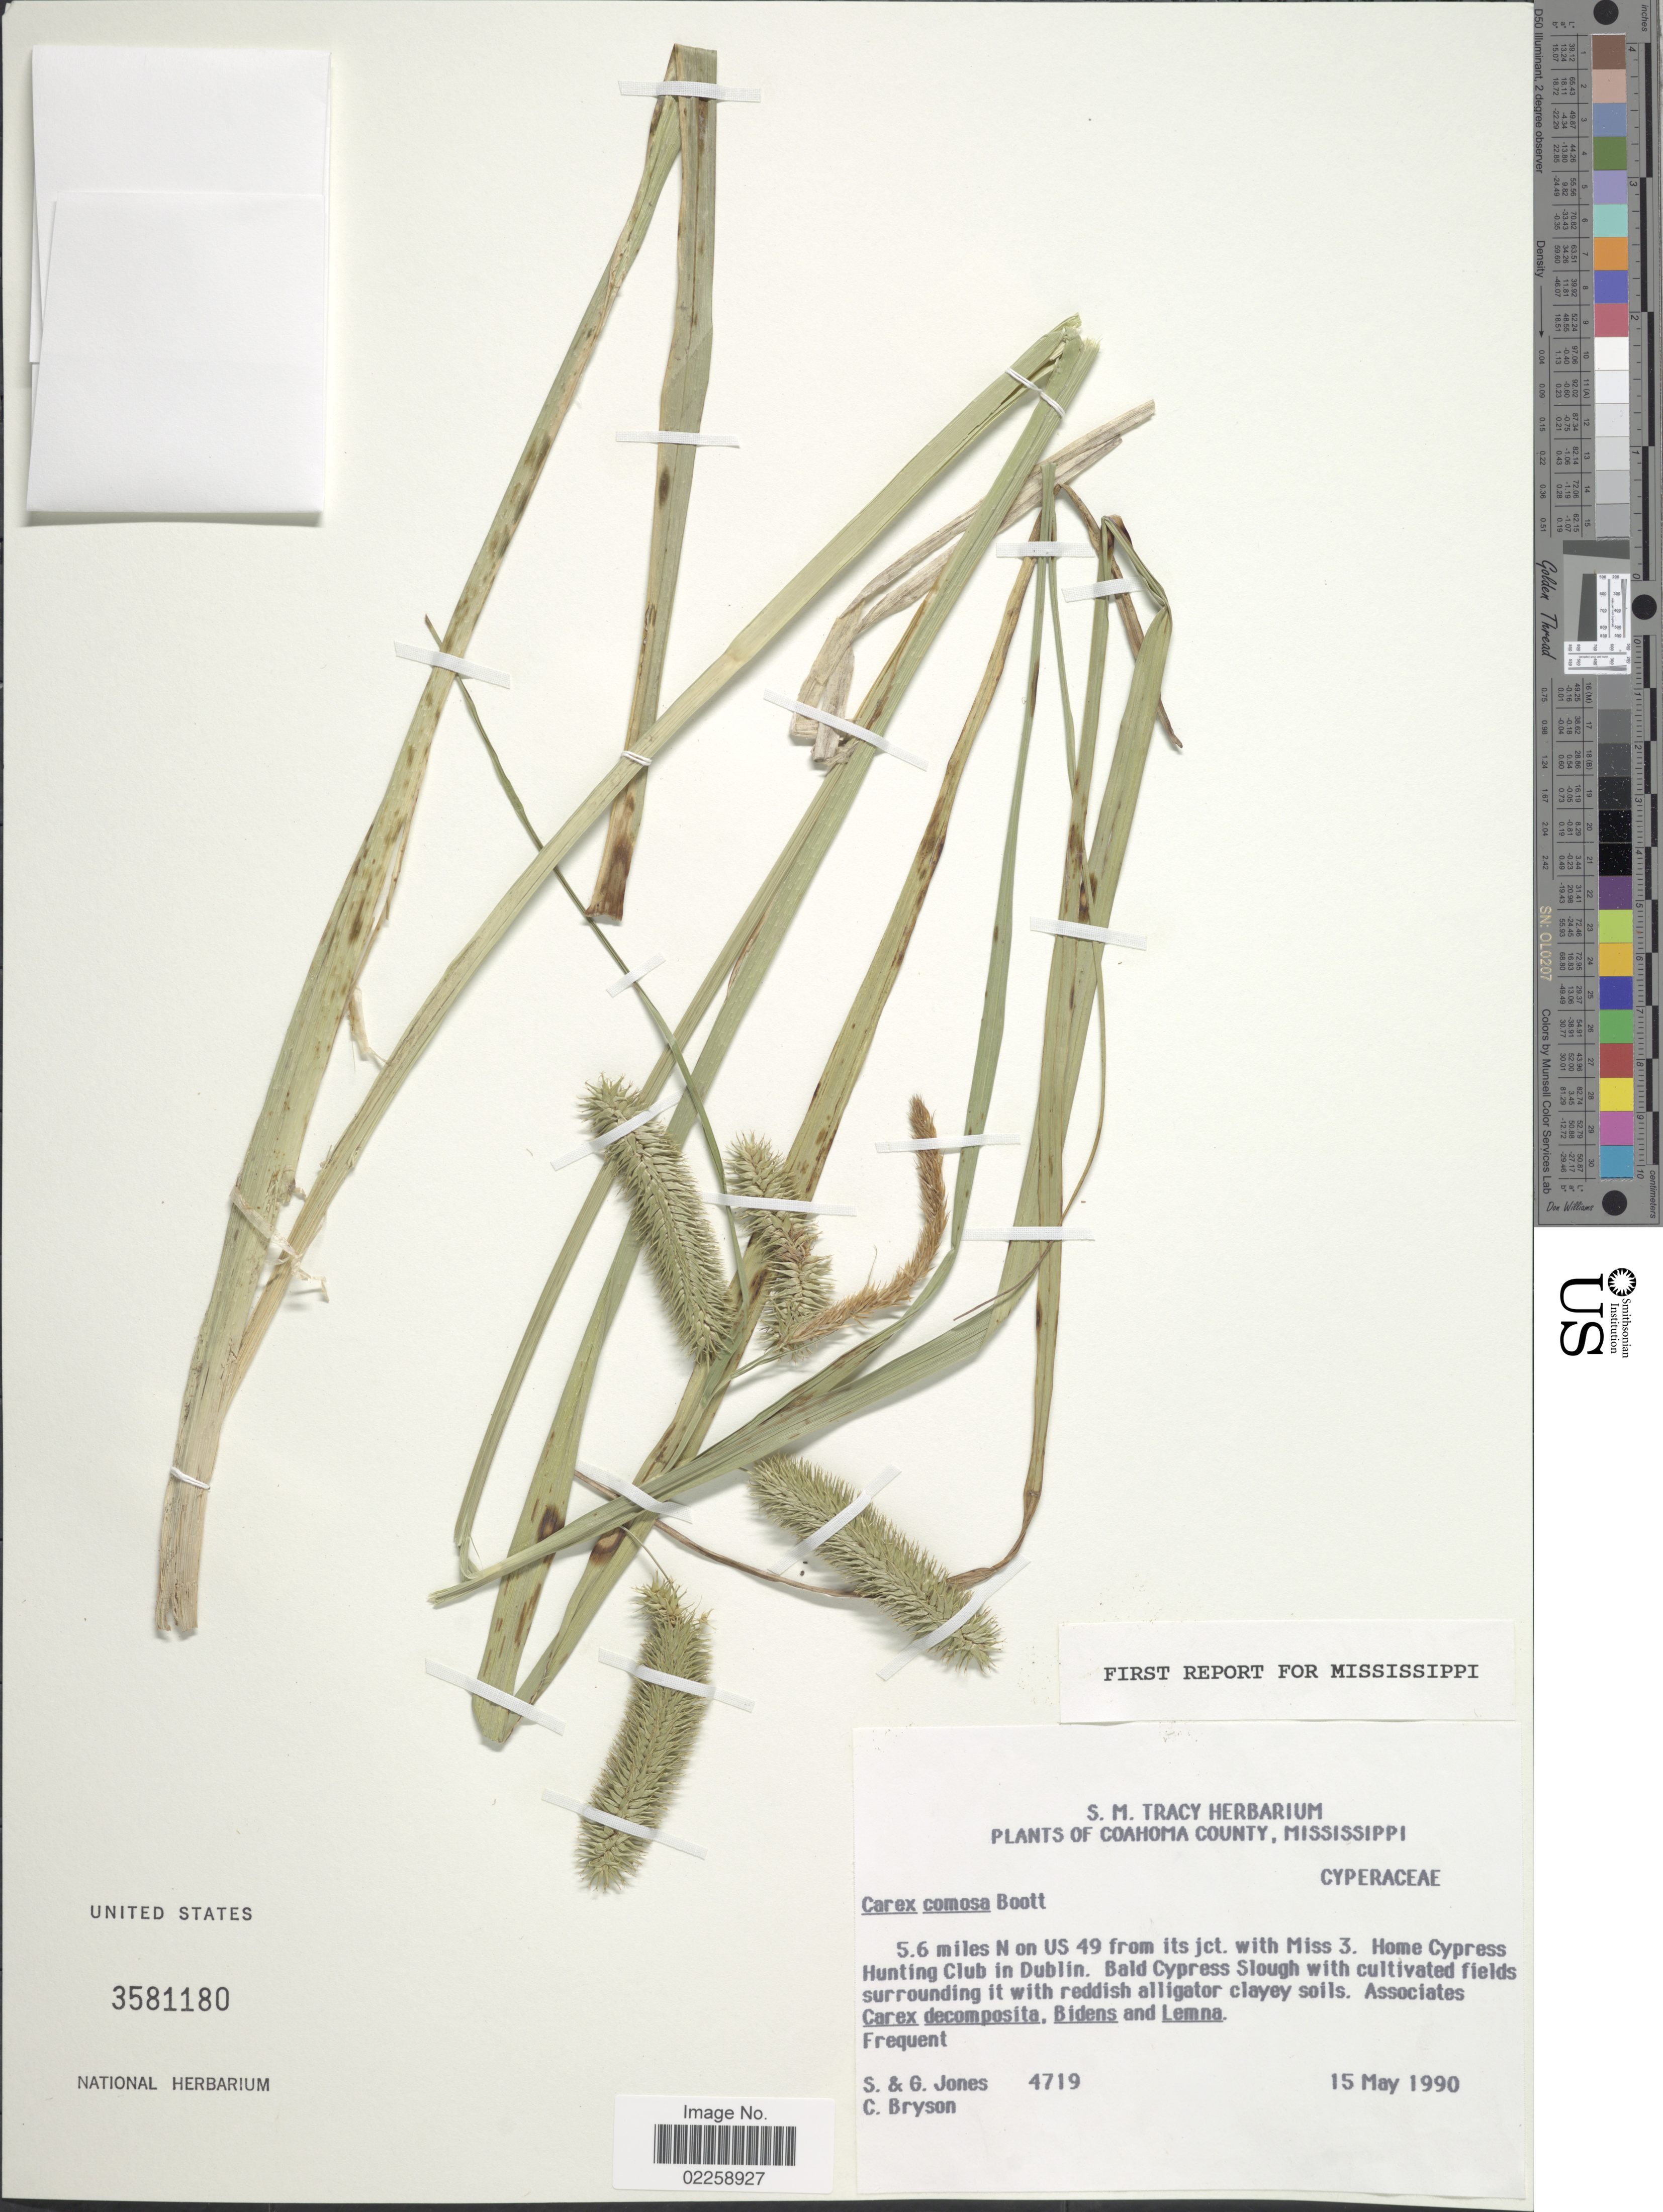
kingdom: Plantae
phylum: Tracheophyta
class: Liliopsida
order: Poales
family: Cyperaceae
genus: Carex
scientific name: Carex comosa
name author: Boott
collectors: S. Jones, G. Jones & C. Bryson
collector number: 4719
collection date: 1990-05-15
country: United States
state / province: Mississippi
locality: Coahoma County, 5.6 miles N on US 49 from its jct. with Miss. 3. Home Cypress Hunting Club in Dublin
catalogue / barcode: US 3581180